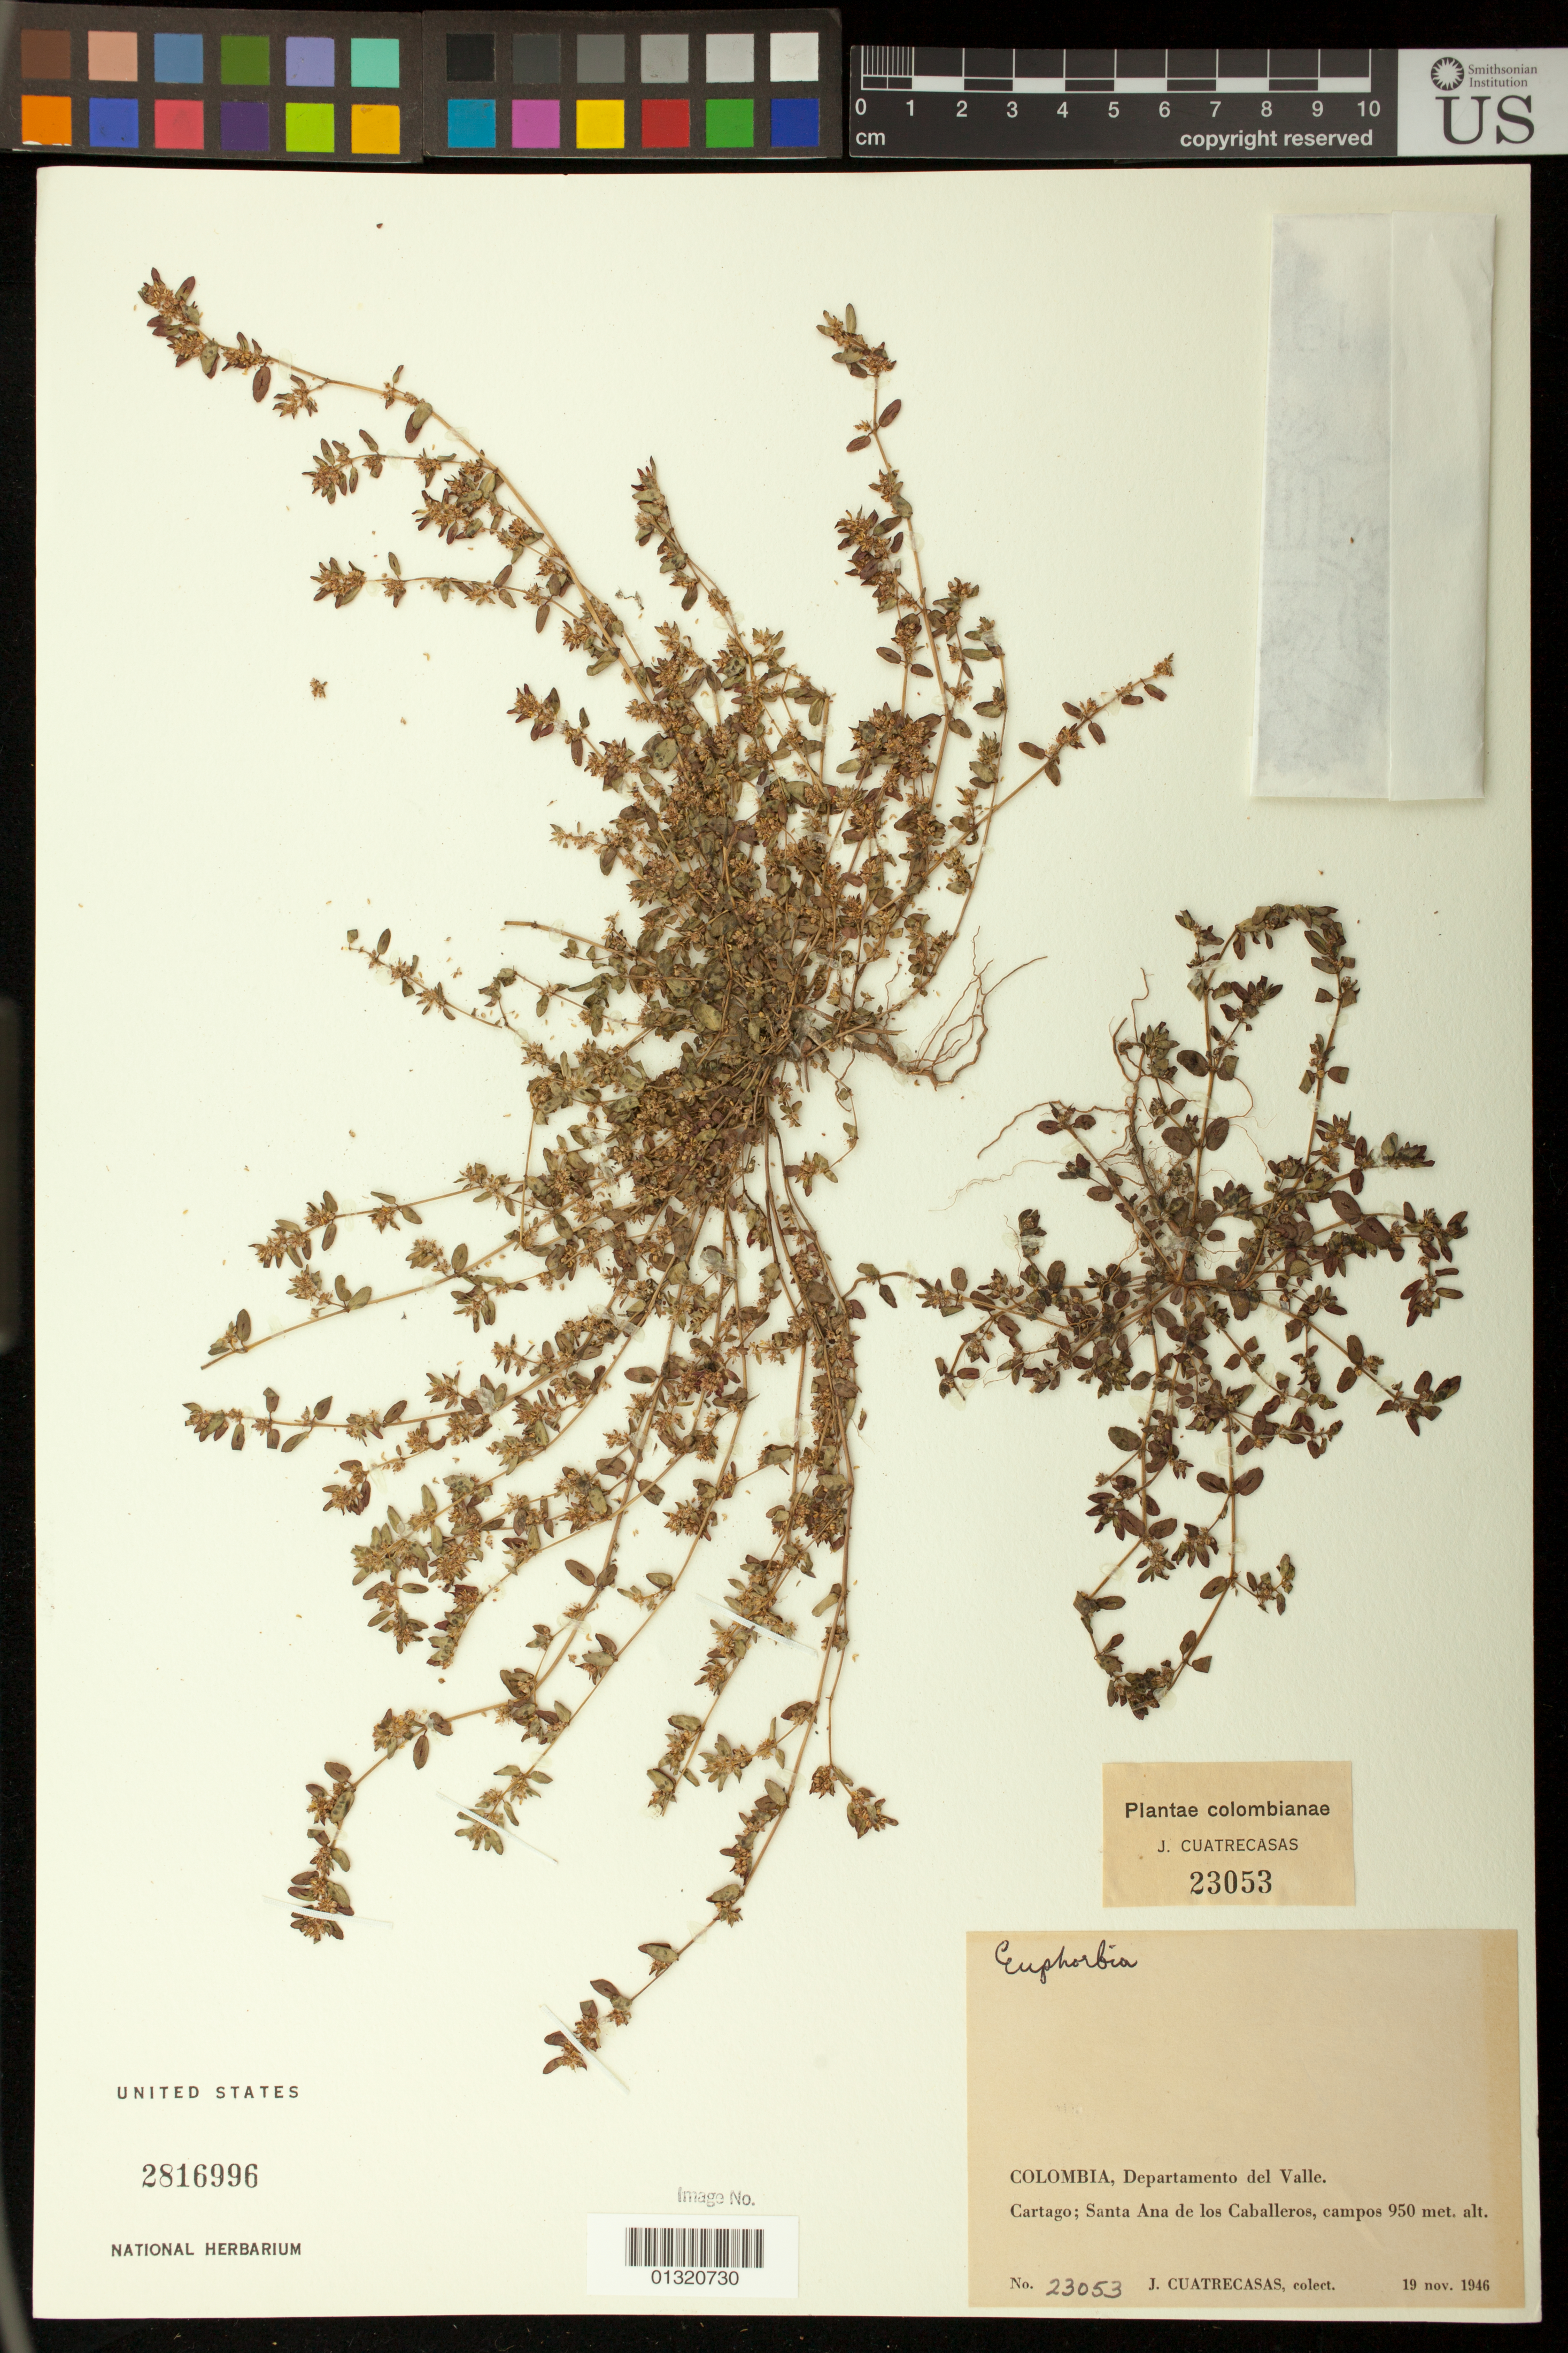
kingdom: Plantae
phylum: Tracheophyta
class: Magnoliopsida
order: Malpighiales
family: Euphorbiaceae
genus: Euphorbia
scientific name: Euphorbia sp.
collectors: J. Cuatrecasas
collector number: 23053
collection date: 1946-11-19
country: Colombia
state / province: Valle del Cauca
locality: Cartago; Santa Ana de los Caballeros [Ansermanuevo]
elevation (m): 950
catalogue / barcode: US 2816996